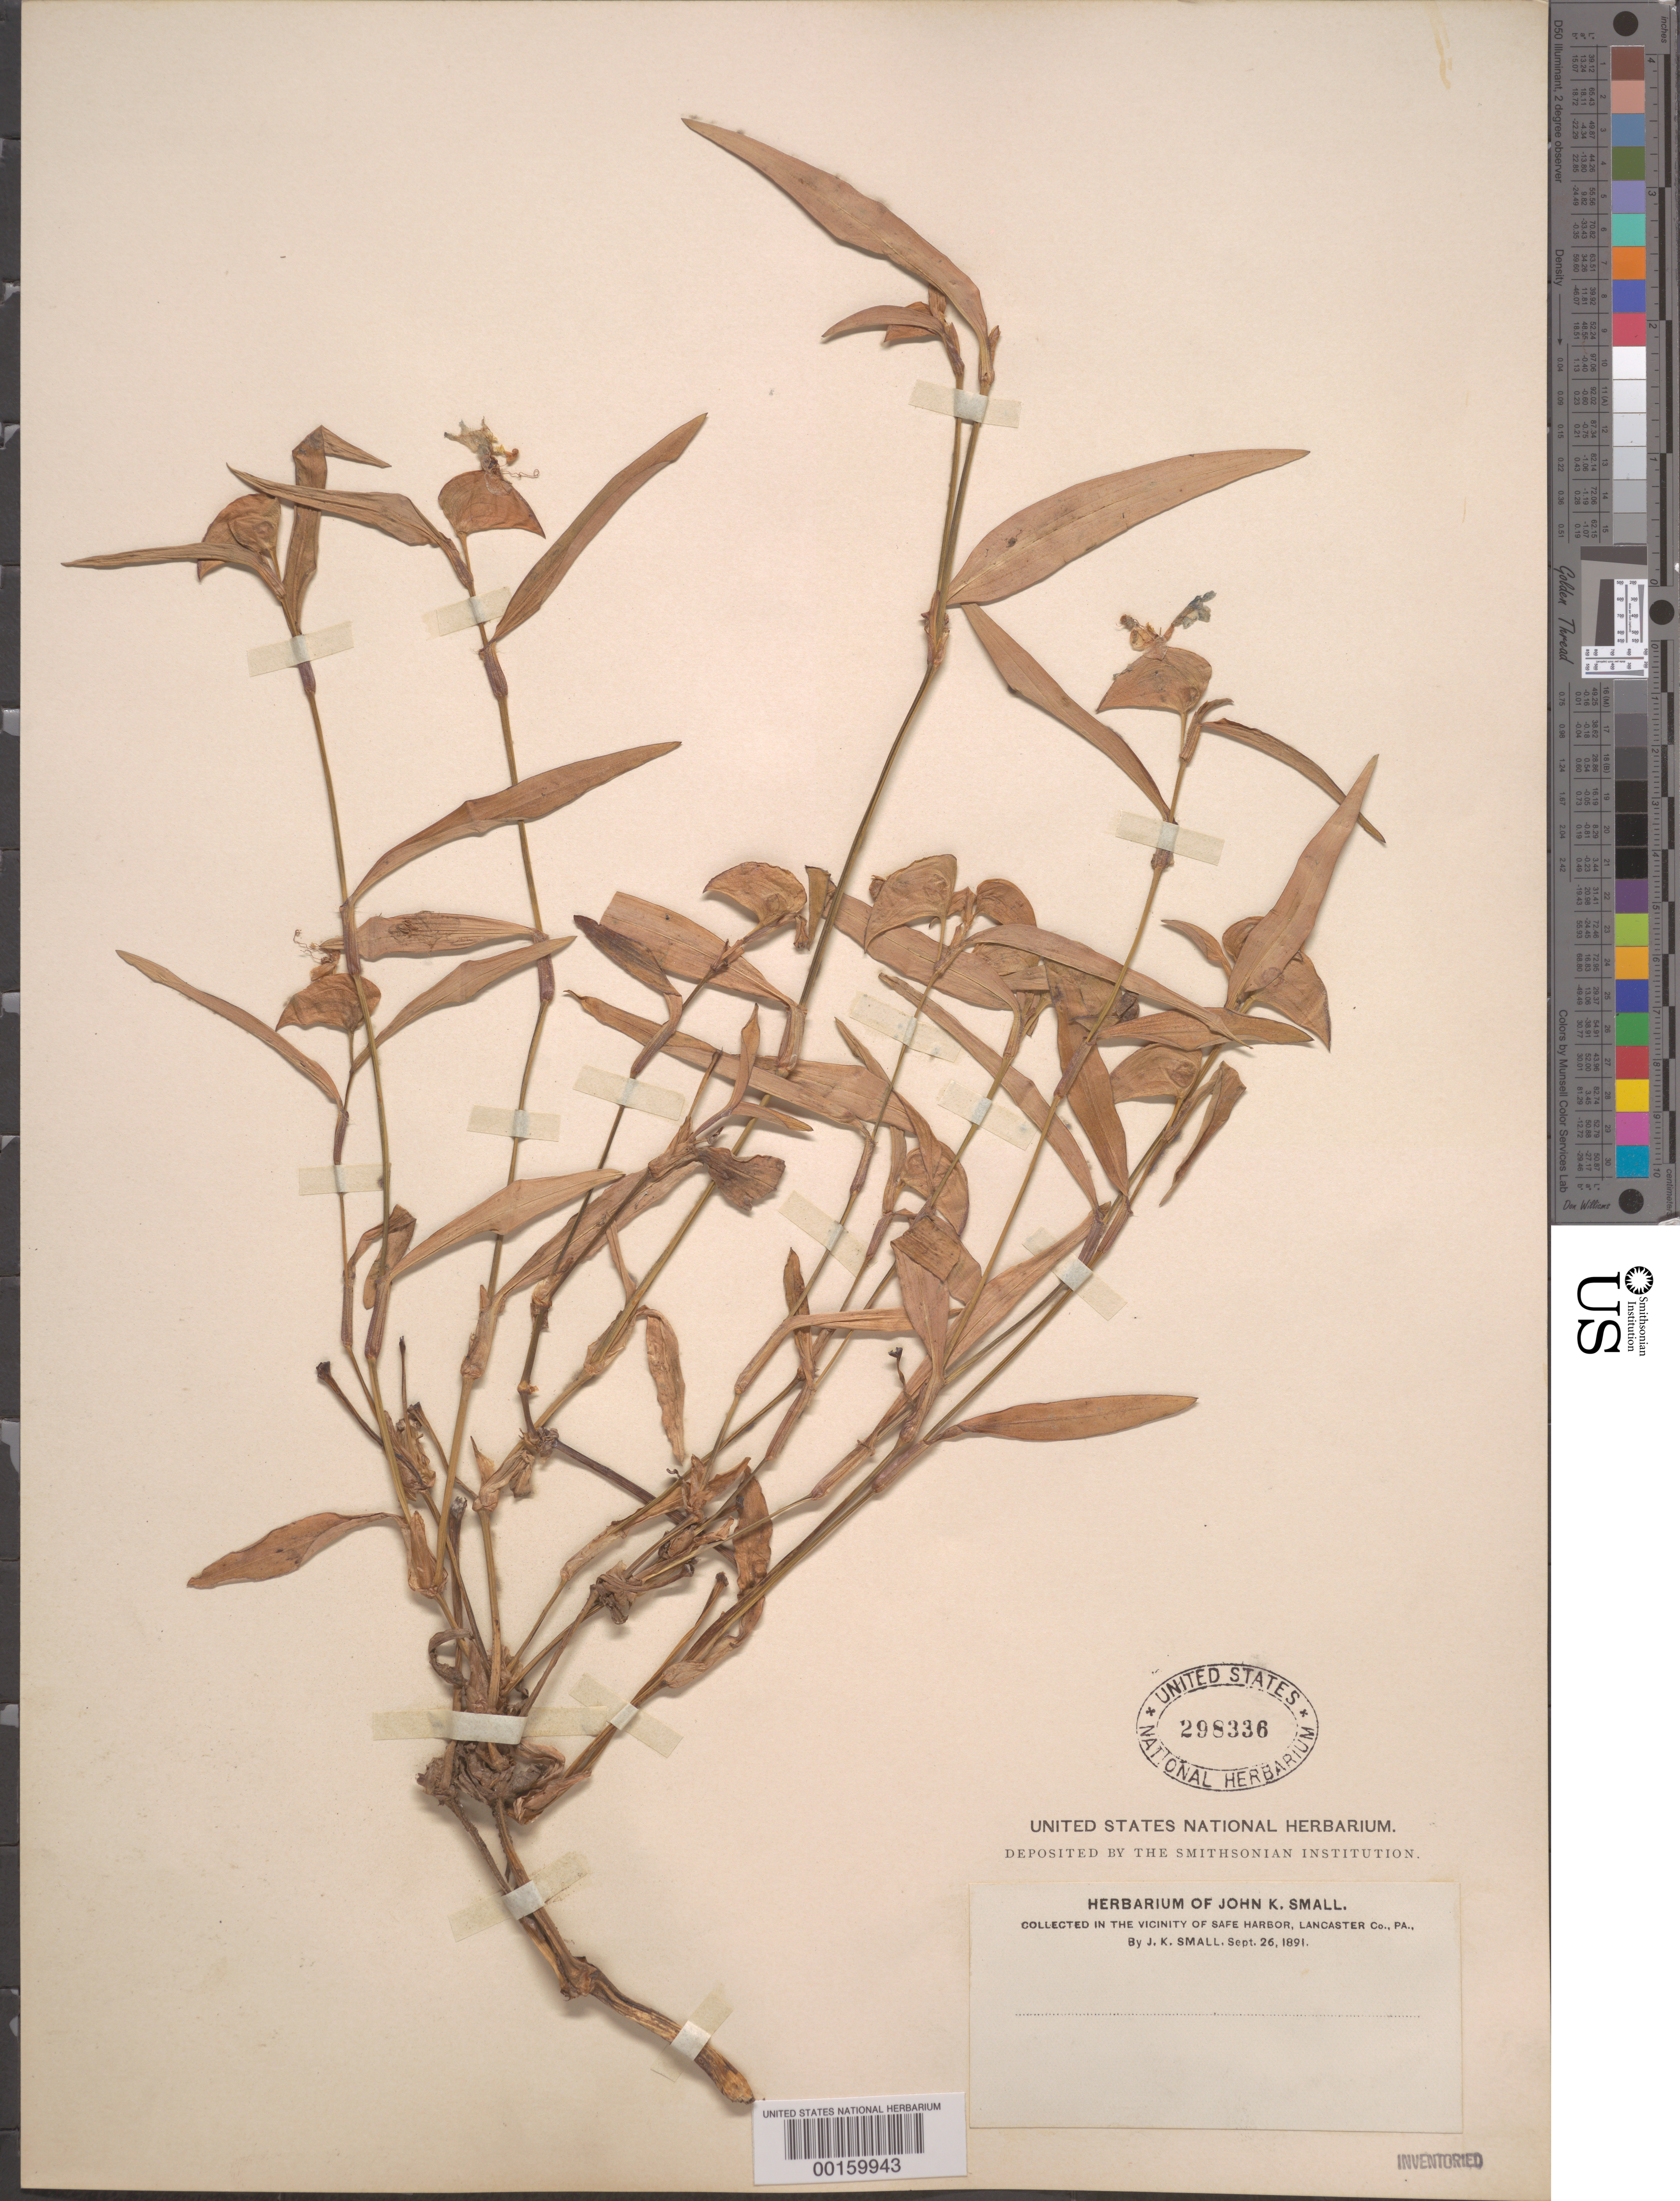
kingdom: Plantae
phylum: Tracheophyta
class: Liliopsida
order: Commelinales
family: Commelinaceae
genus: Commelina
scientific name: Commelina erecta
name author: L.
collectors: J. K. Small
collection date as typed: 26 Sep 1891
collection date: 1891-09-26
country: United States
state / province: Pennsylvania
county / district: Lancaster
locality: Safe harbor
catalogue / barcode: US 298336